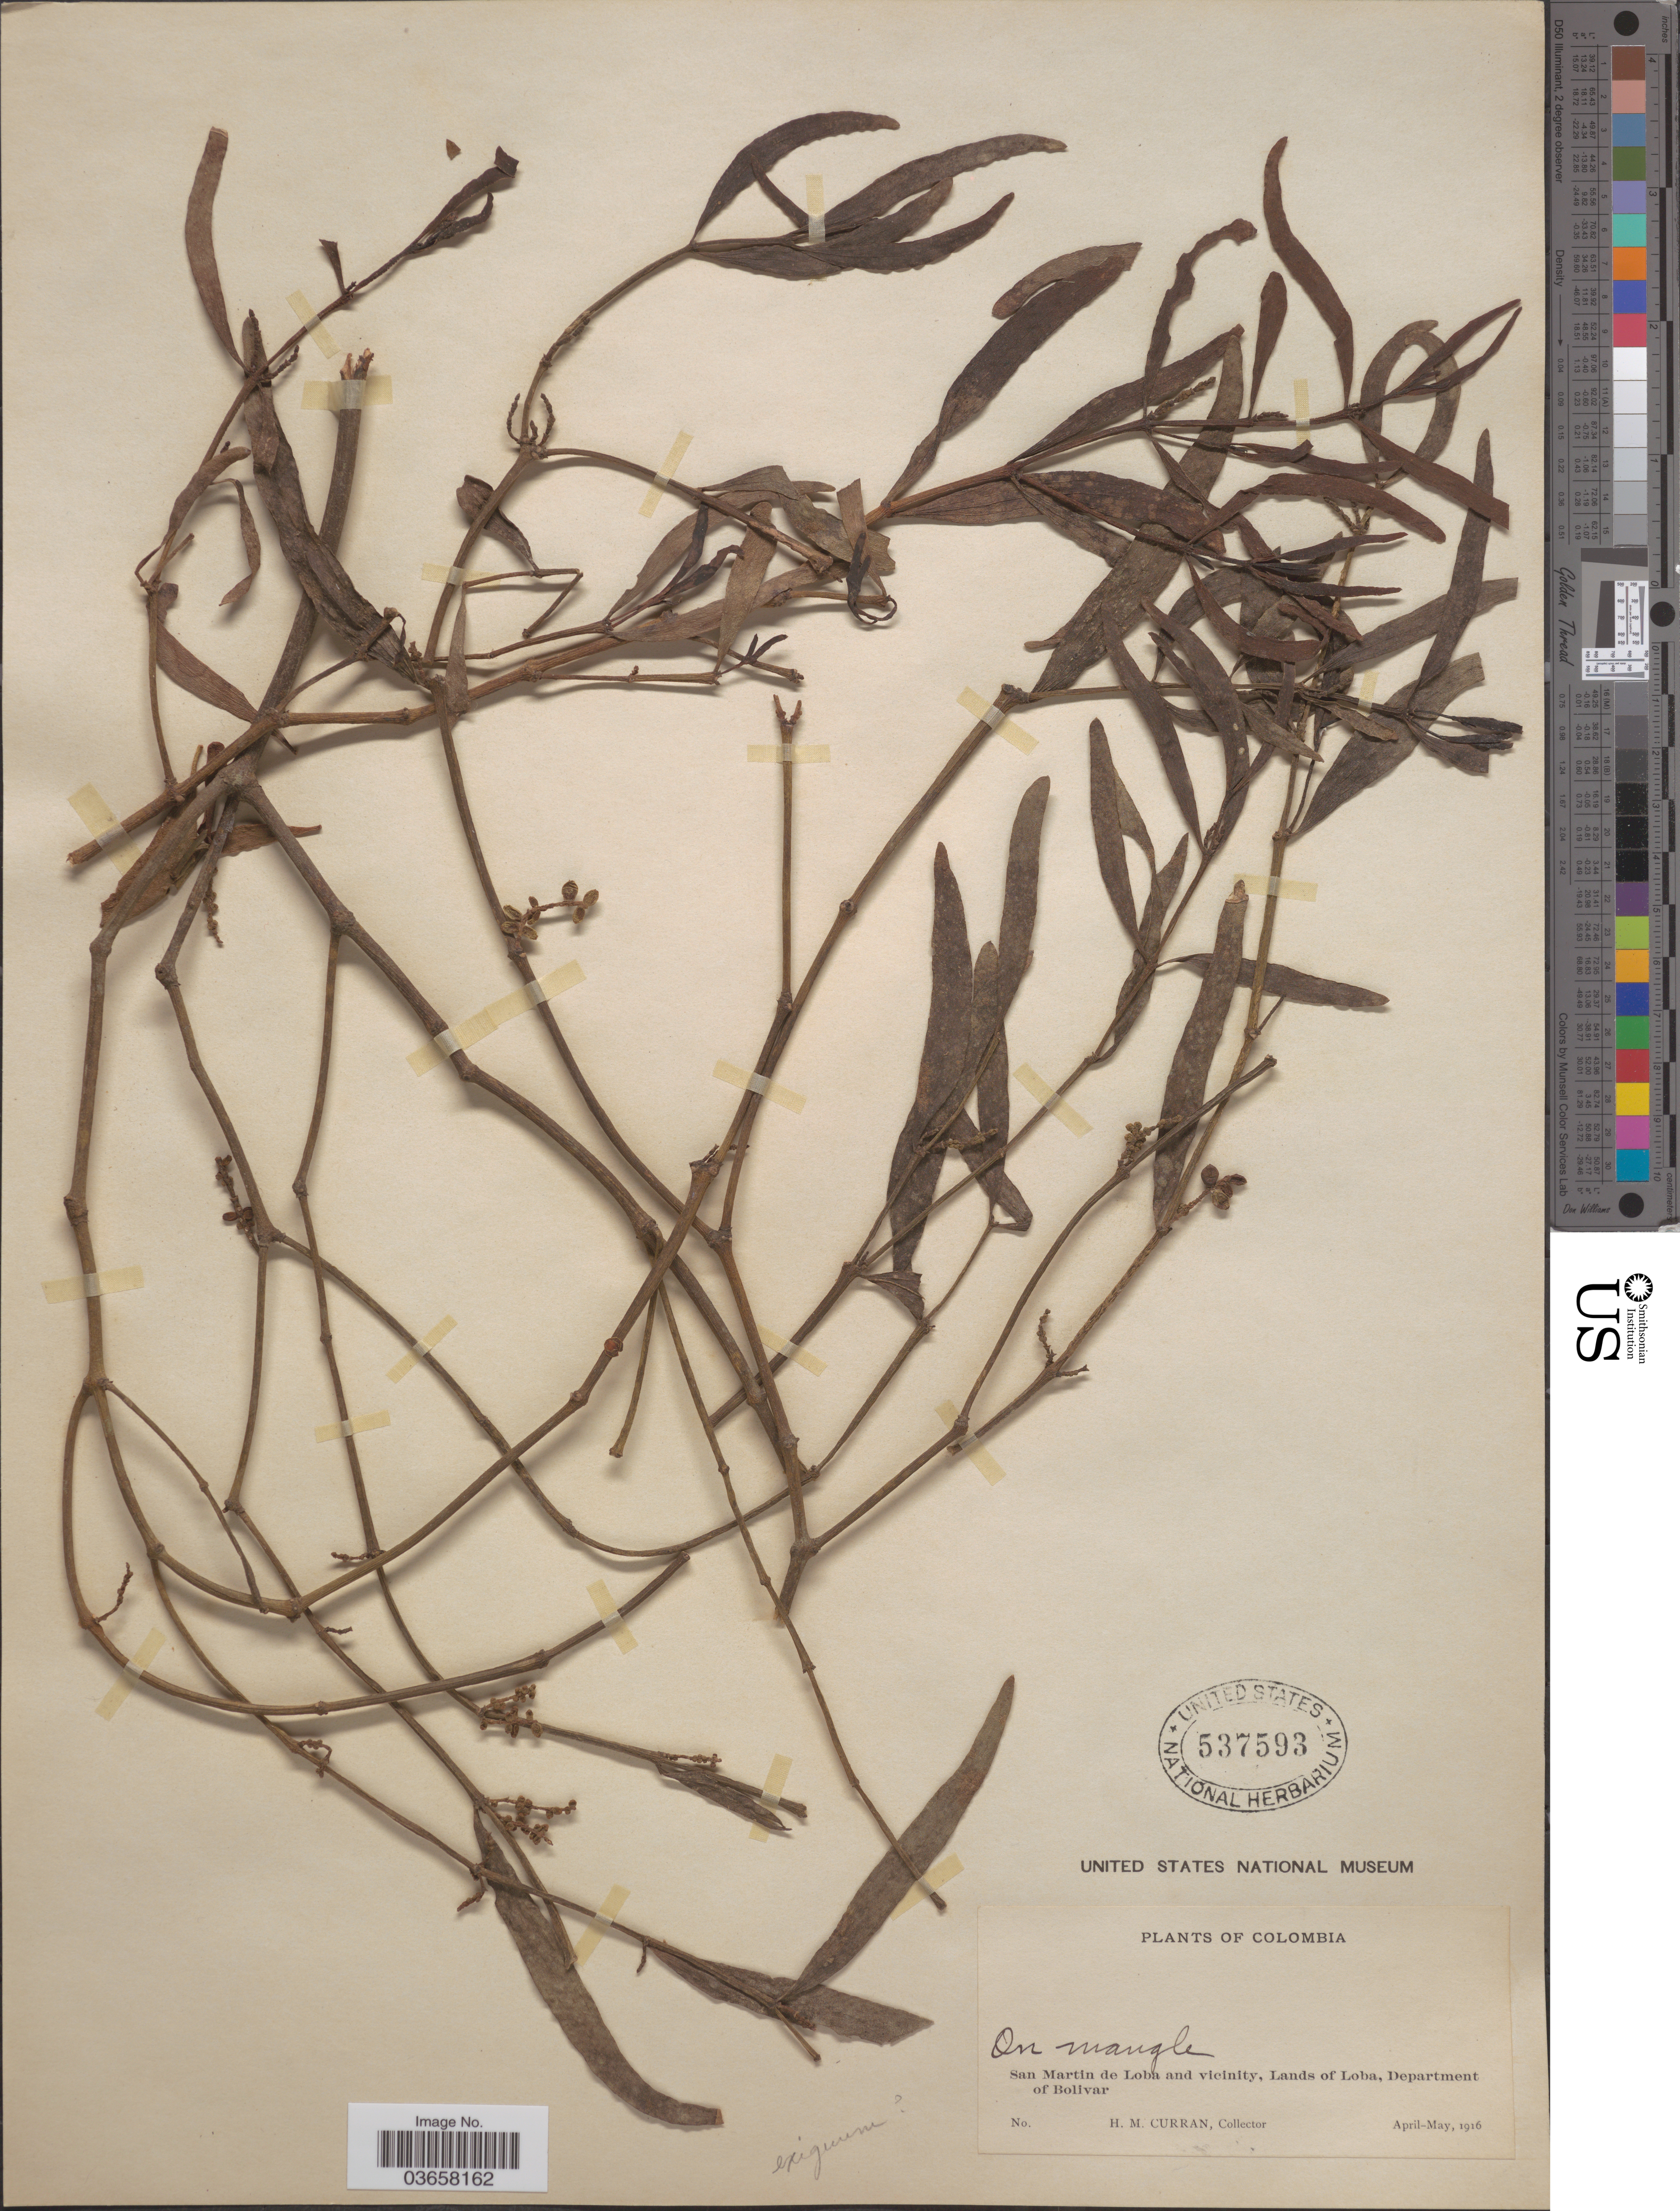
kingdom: Plantae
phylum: Tracheophyta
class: Magnoliopsida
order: Santalales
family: Viscaceae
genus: Phoradendron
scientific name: Phoradendron exiguum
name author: Trel.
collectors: H. M. Curran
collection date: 1916-04/1916-05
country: Colombia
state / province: Bolívar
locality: San Martin de Loba and vicinity, Lands of Loba, Department of Bolivar.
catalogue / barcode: US 537593